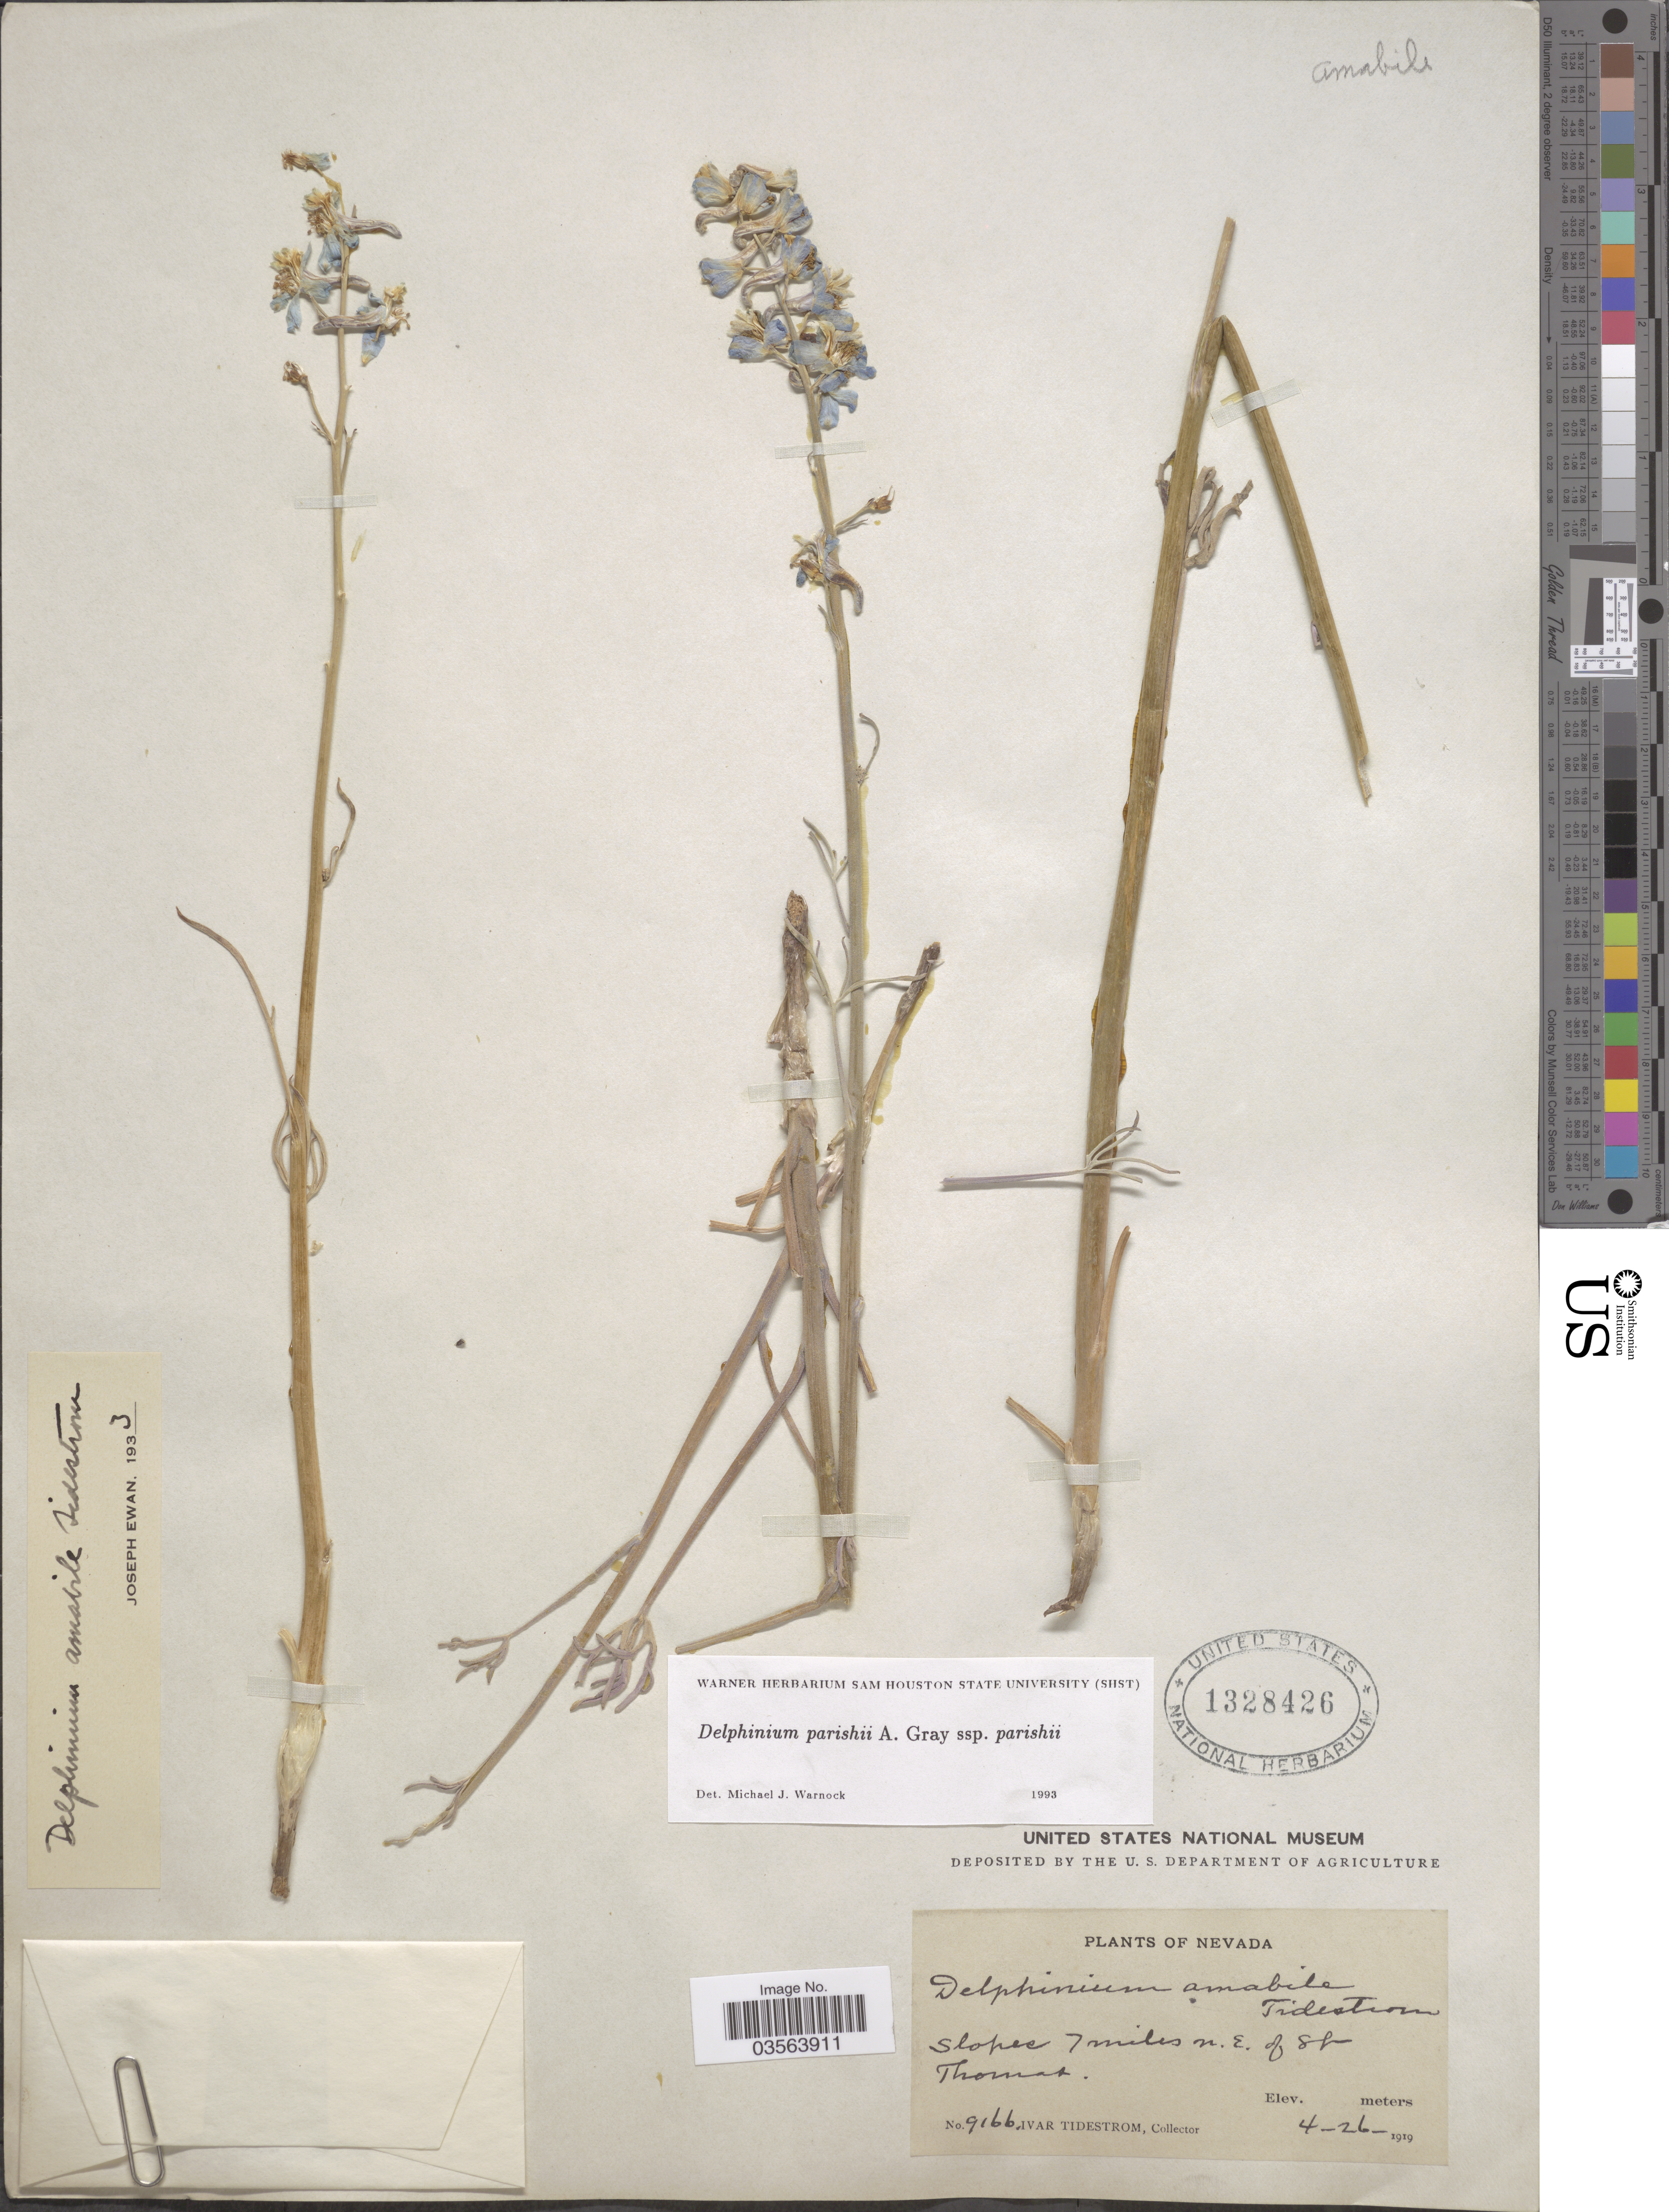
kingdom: Plantae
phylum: Tracheophyta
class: Magnoliopsida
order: Ranunculales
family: Ranunculaceae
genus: Delphinium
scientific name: Delphinium parishii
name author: A. Gray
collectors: I. F. Tidestrom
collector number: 9166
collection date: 1919-04-26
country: United States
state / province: Nevada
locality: Slopes 7 miles n.e. of St. Thomas.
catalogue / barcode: US 1328426